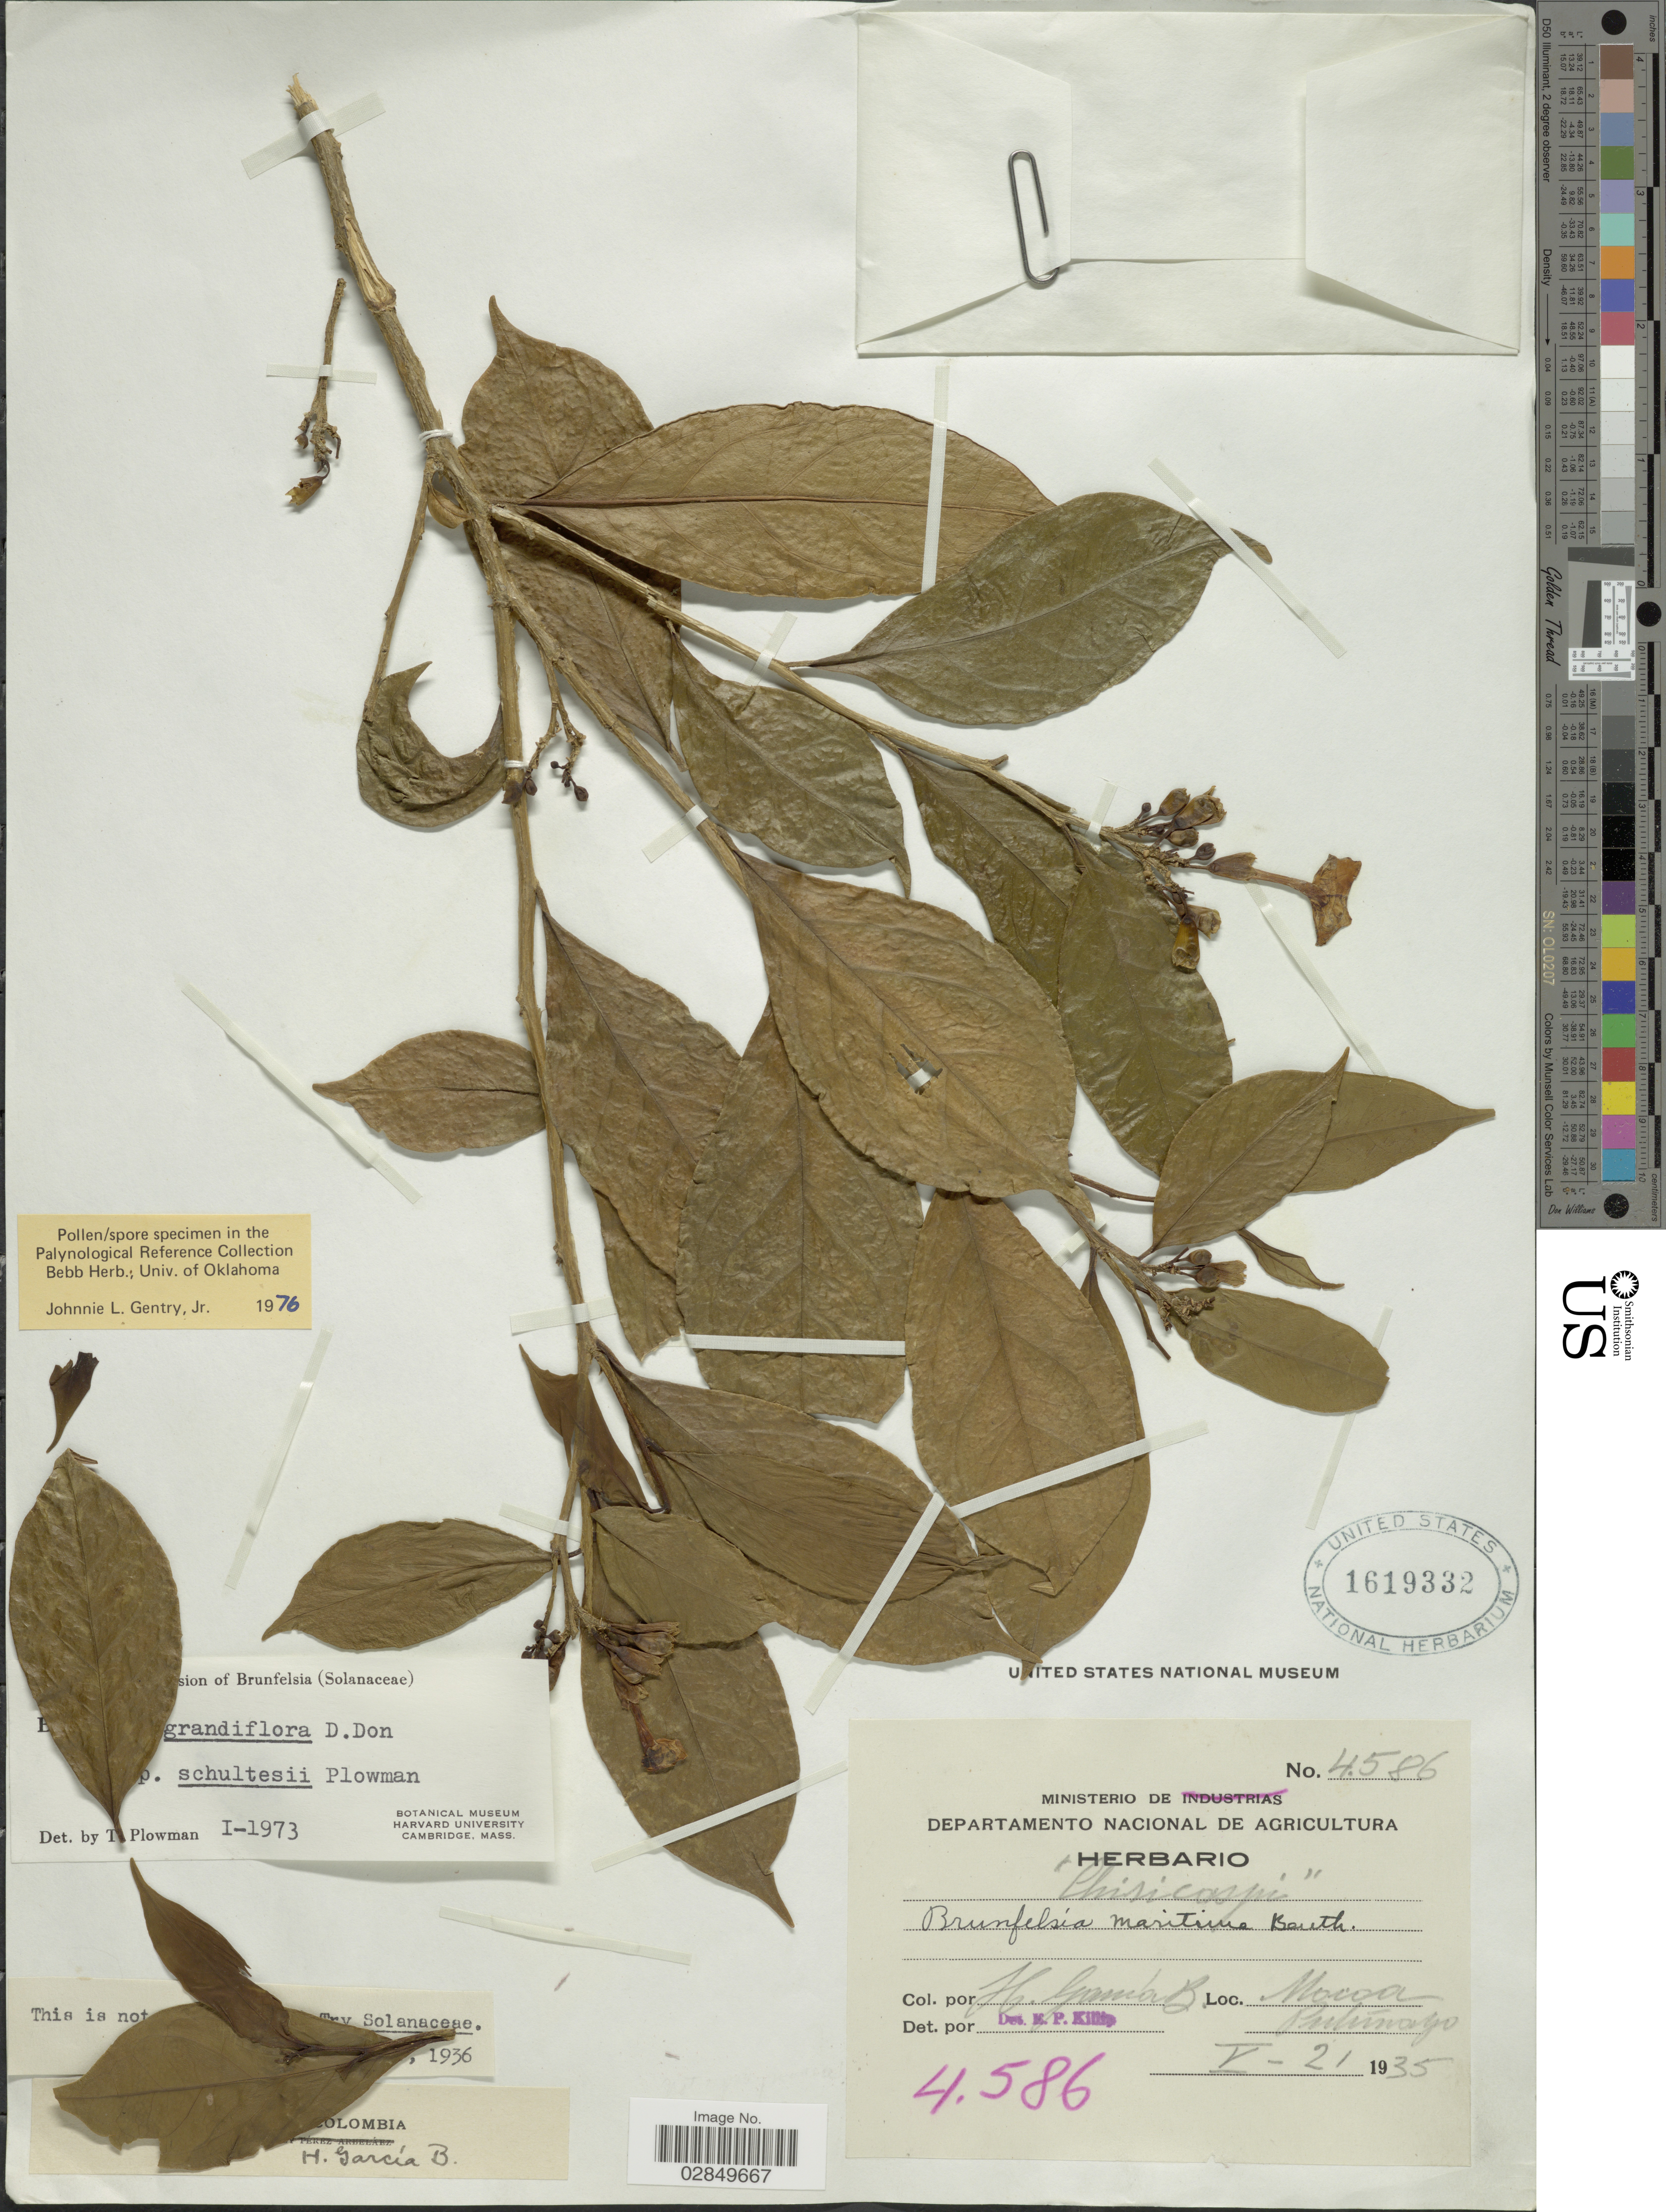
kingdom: Plantae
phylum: Tracheophyta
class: Magnoliopsida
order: Solanales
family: Solanaceae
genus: Brunfelsia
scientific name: Brunfelsia grandiflora subsp. schultesii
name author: Plowman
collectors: H. García Barriga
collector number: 4586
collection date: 1935-05-21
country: Colombia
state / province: Putumayo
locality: Mocoa.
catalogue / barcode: US 1619332